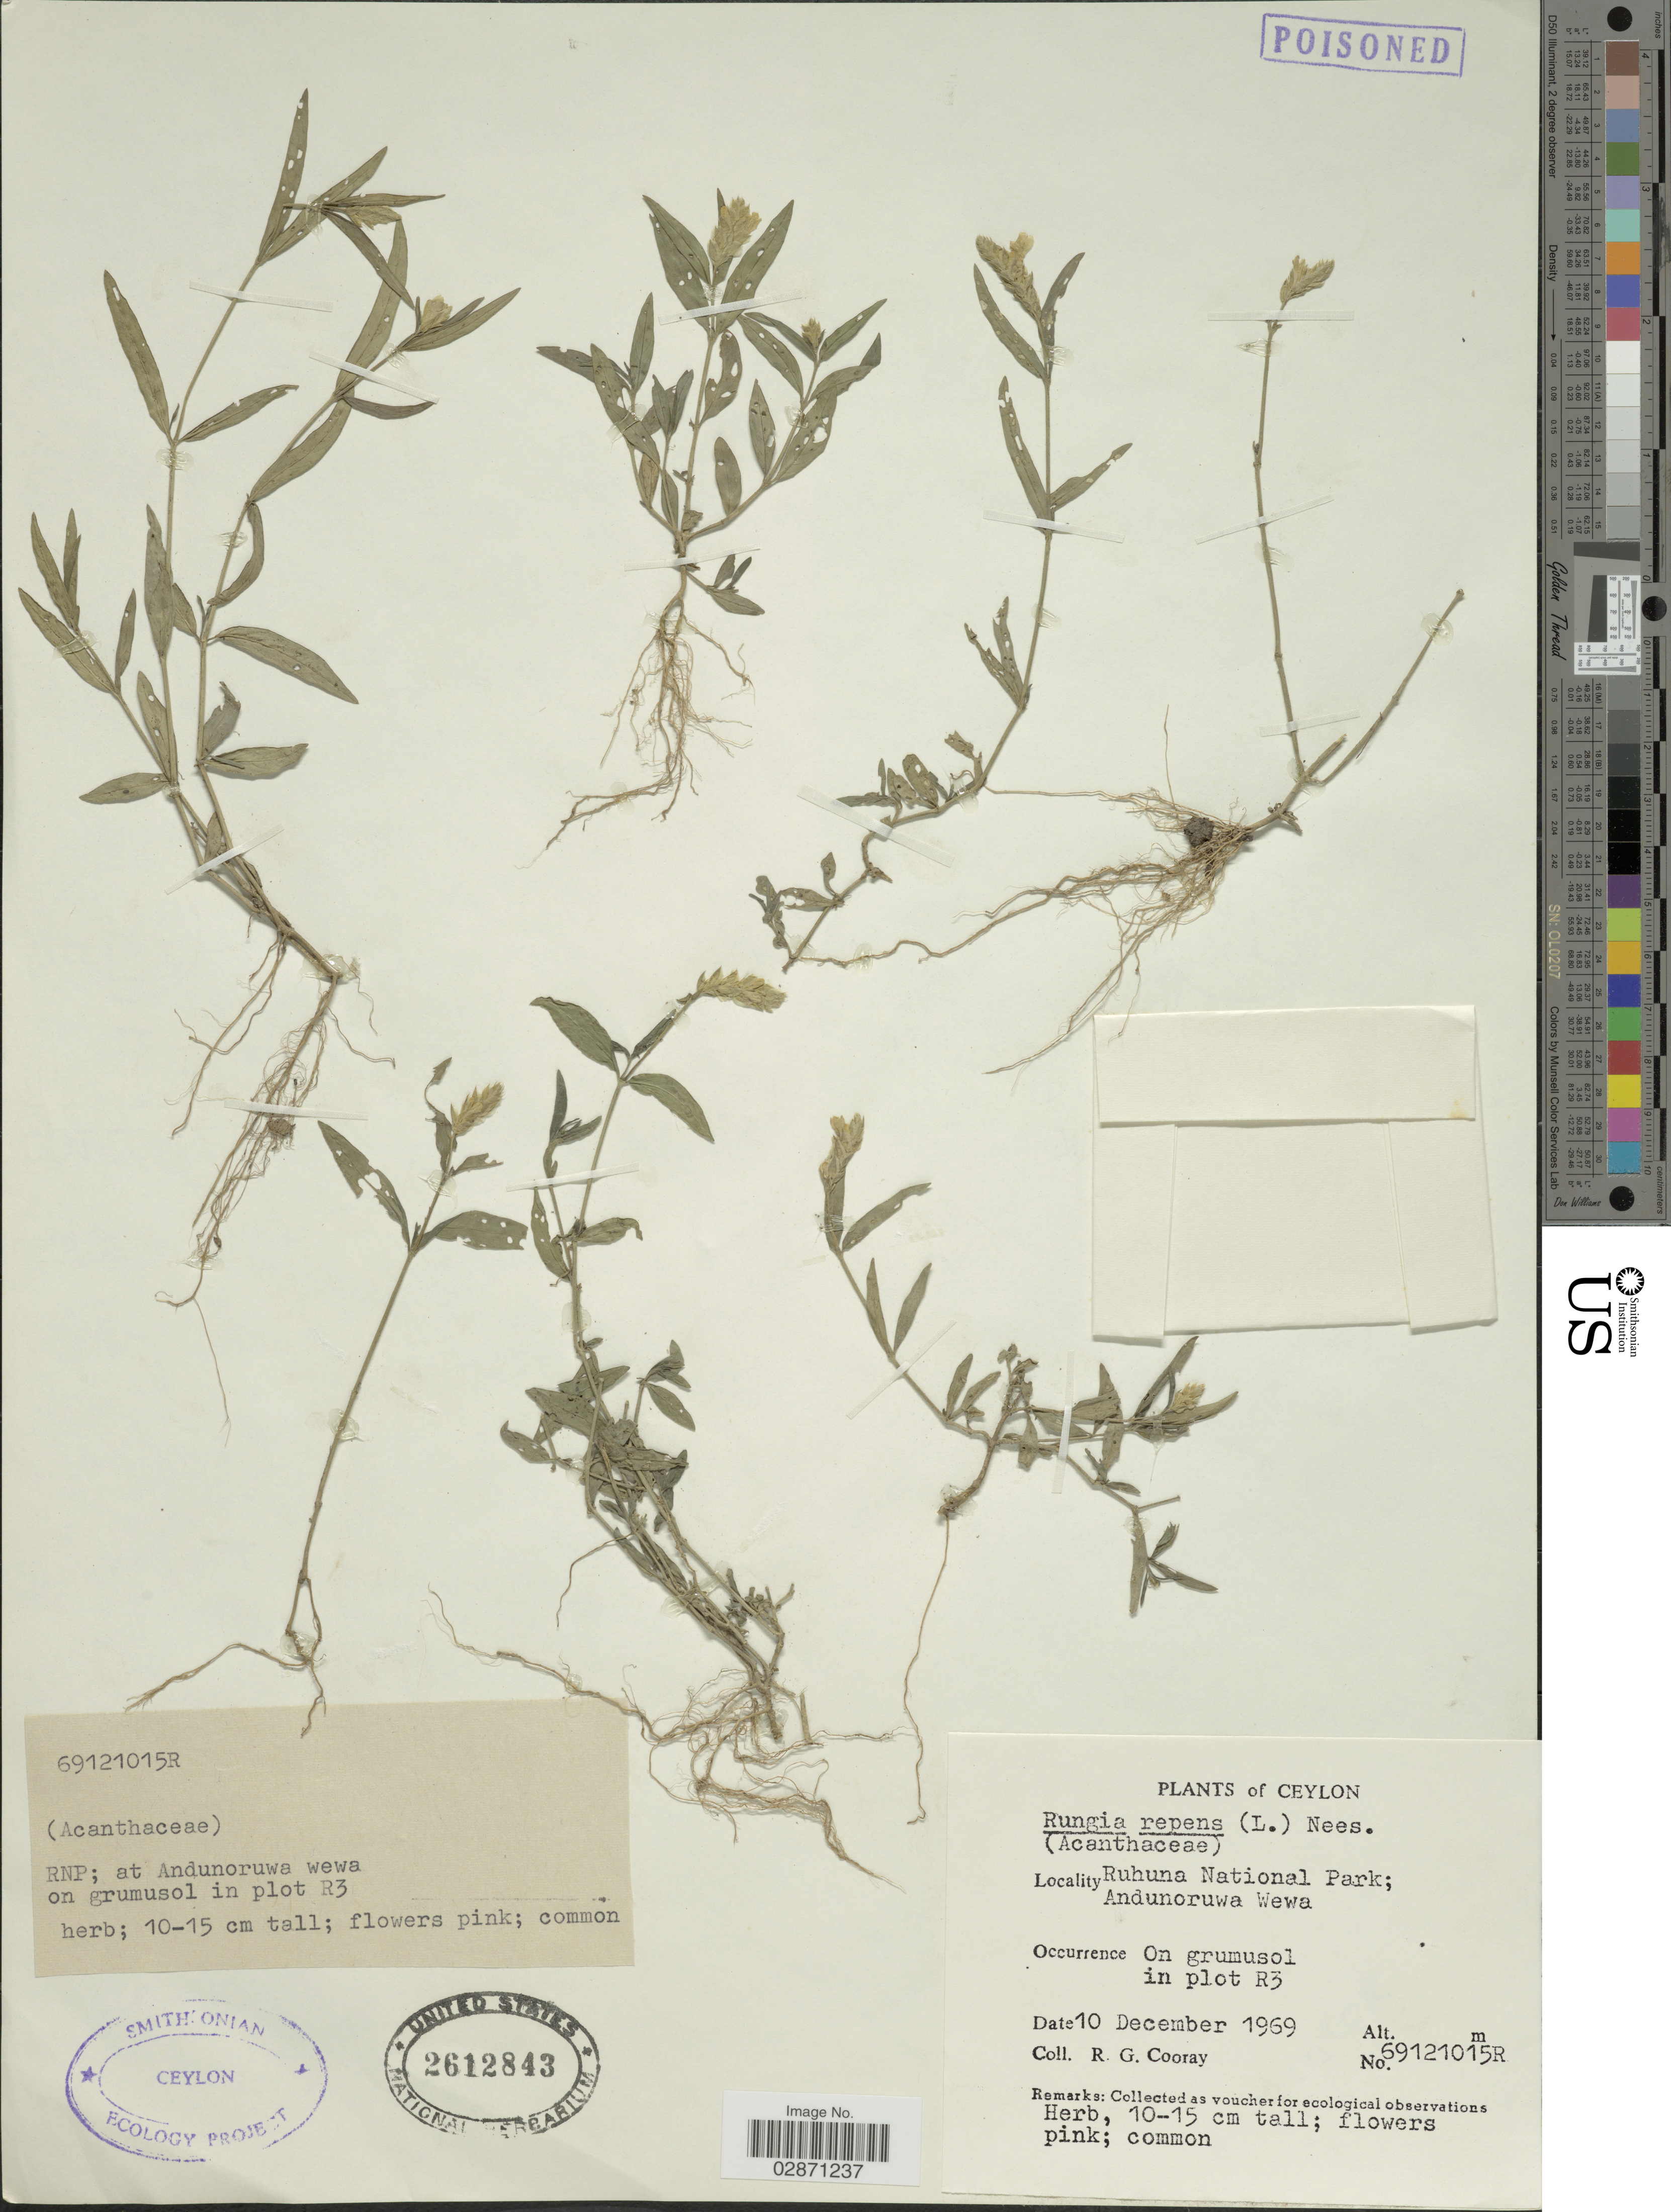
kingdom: Plantae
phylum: Tracheophyta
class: Magnoliopsida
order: Lamiales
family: Acanthaceae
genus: Rungia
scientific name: Rungia repens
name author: (L.) Nees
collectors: R. Cooray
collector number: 69121015R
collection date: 1969-12-10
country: Sri Lanka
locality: Ceylon. Ruhuna National Park; Andunoruwa Wewa. On grumusol in plot R3.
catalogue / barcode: US 2612843